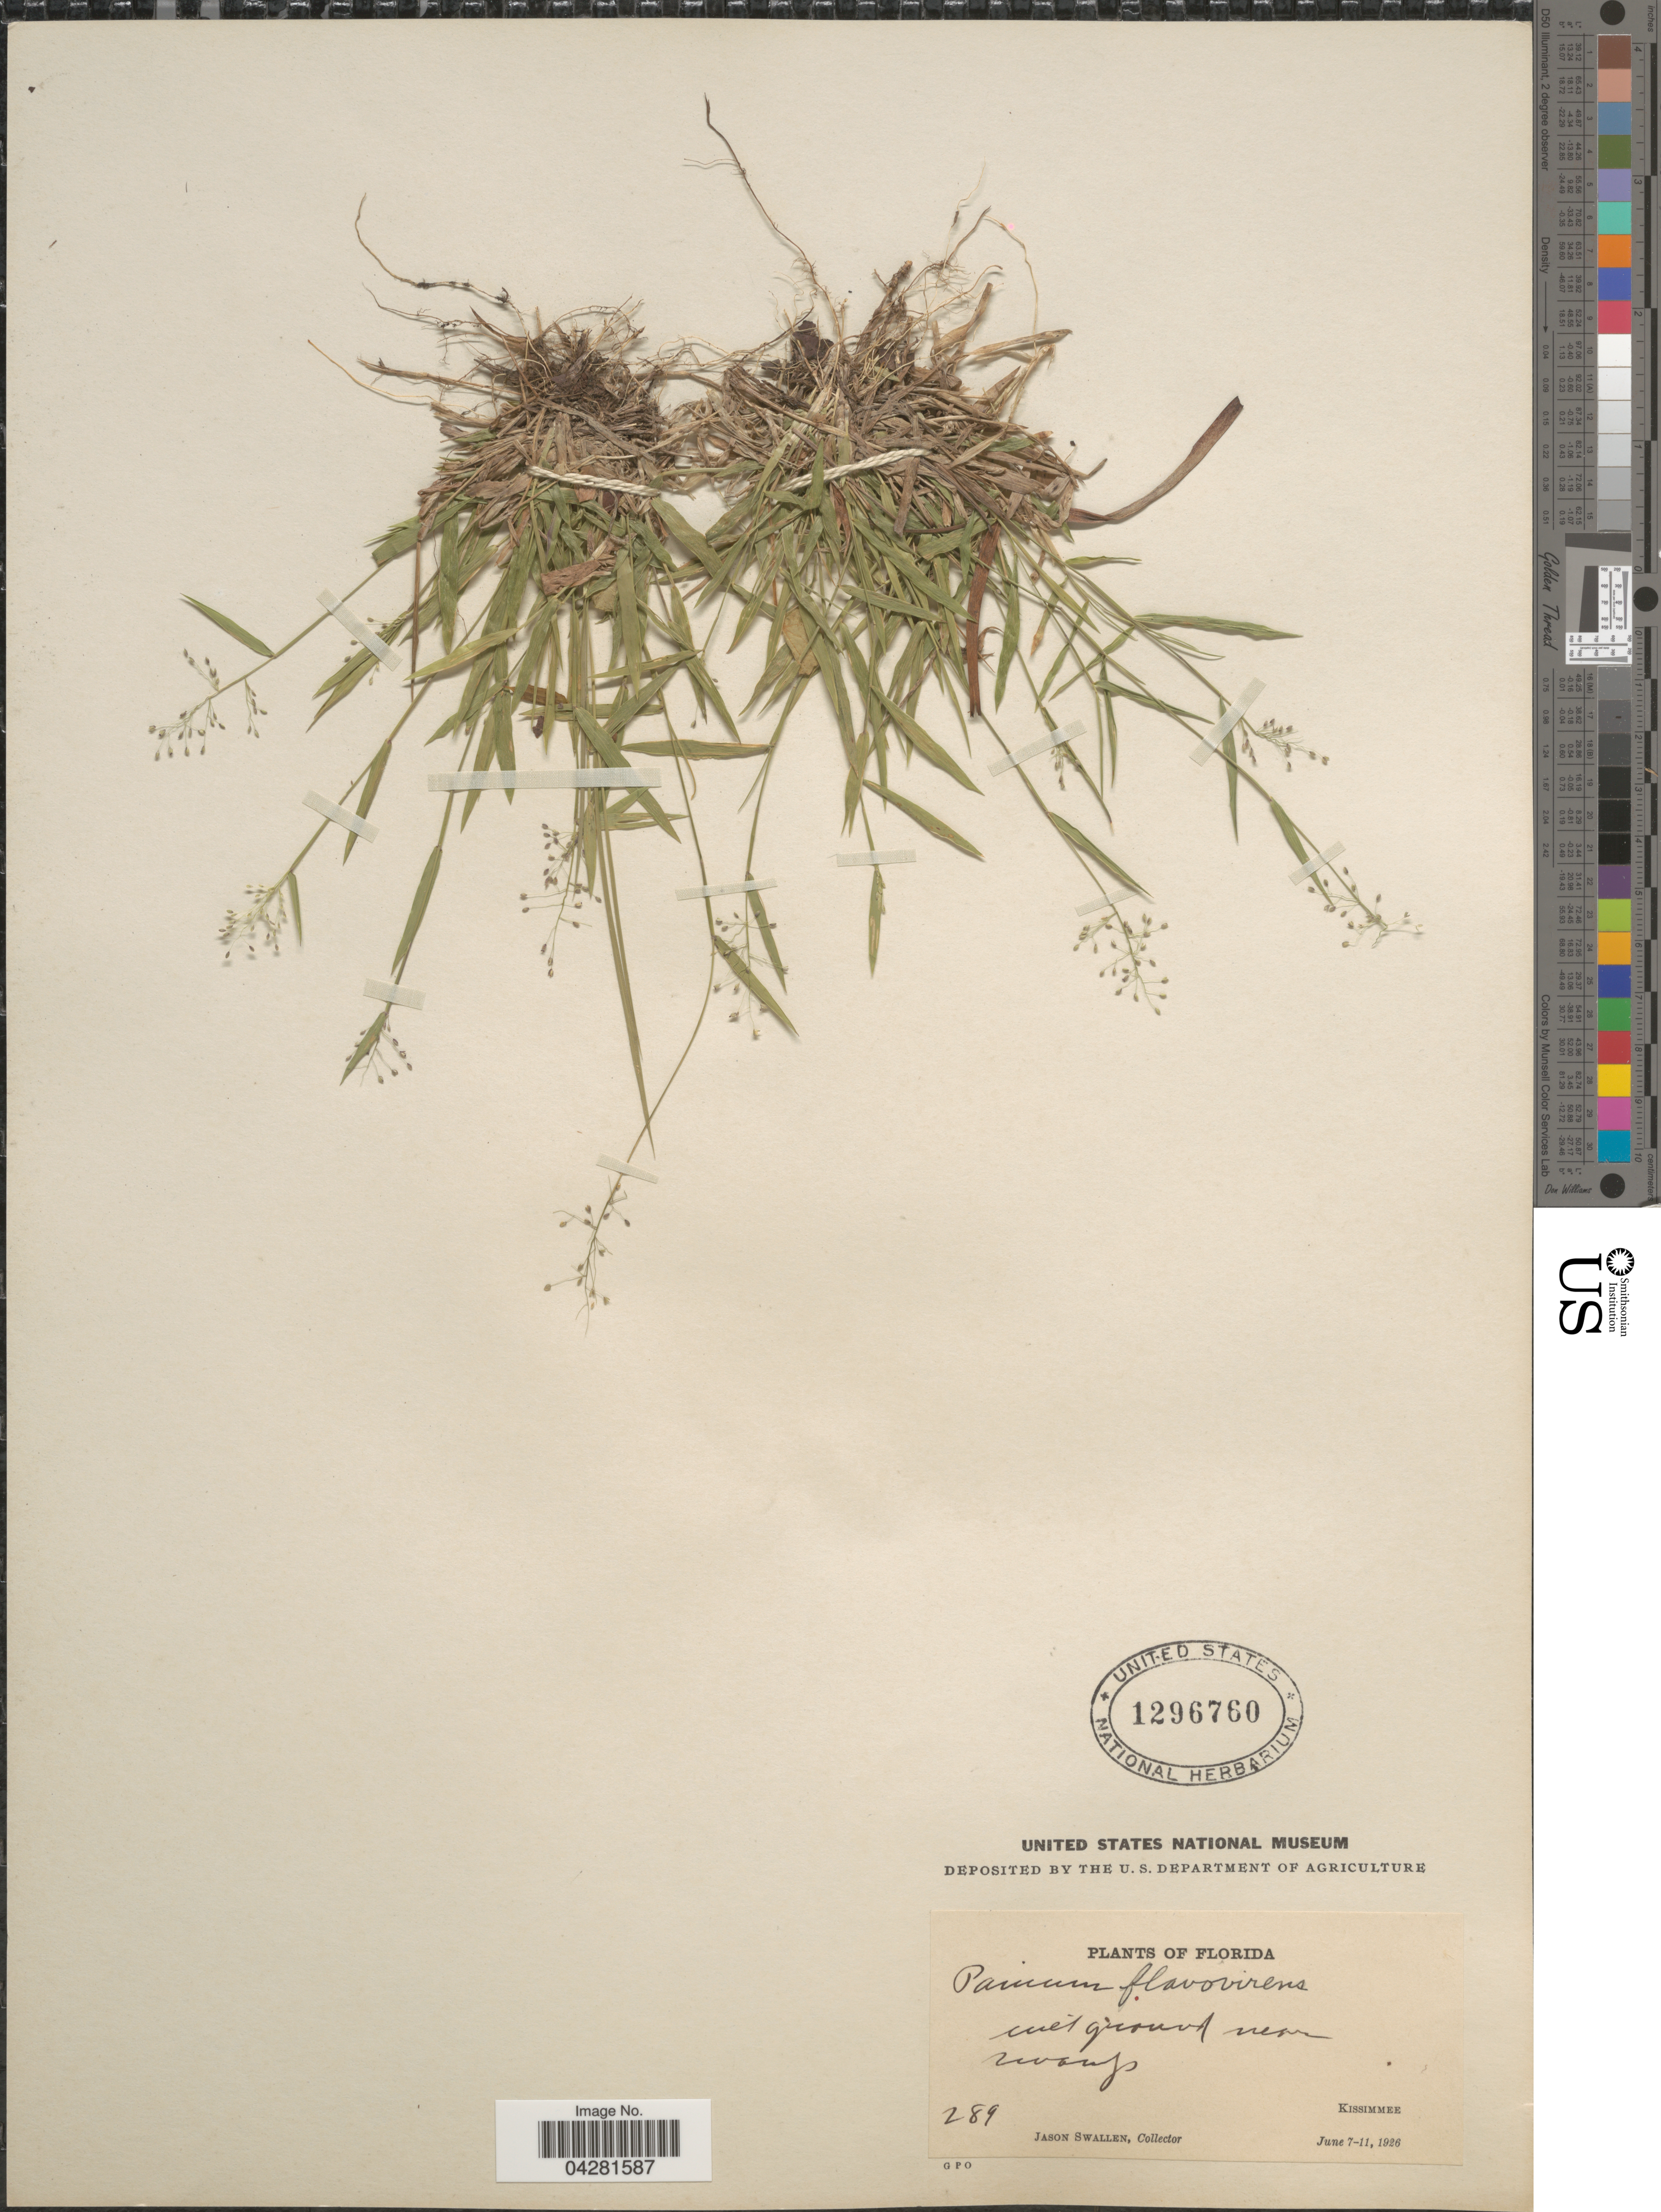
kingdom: Plantae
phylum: Tracheophyta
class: Liliopsida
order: Poales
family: Poaceae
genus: Dichanthelium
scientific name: Dichanthelium ensifolium var. ensifolium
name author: (Baldwin ex Elliot) Gould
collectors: J. R. Swallen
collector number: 289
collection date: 1926-06-07/1926-06-11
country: United States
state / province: Florida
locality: Kissimmee.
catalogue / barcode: US 1296760